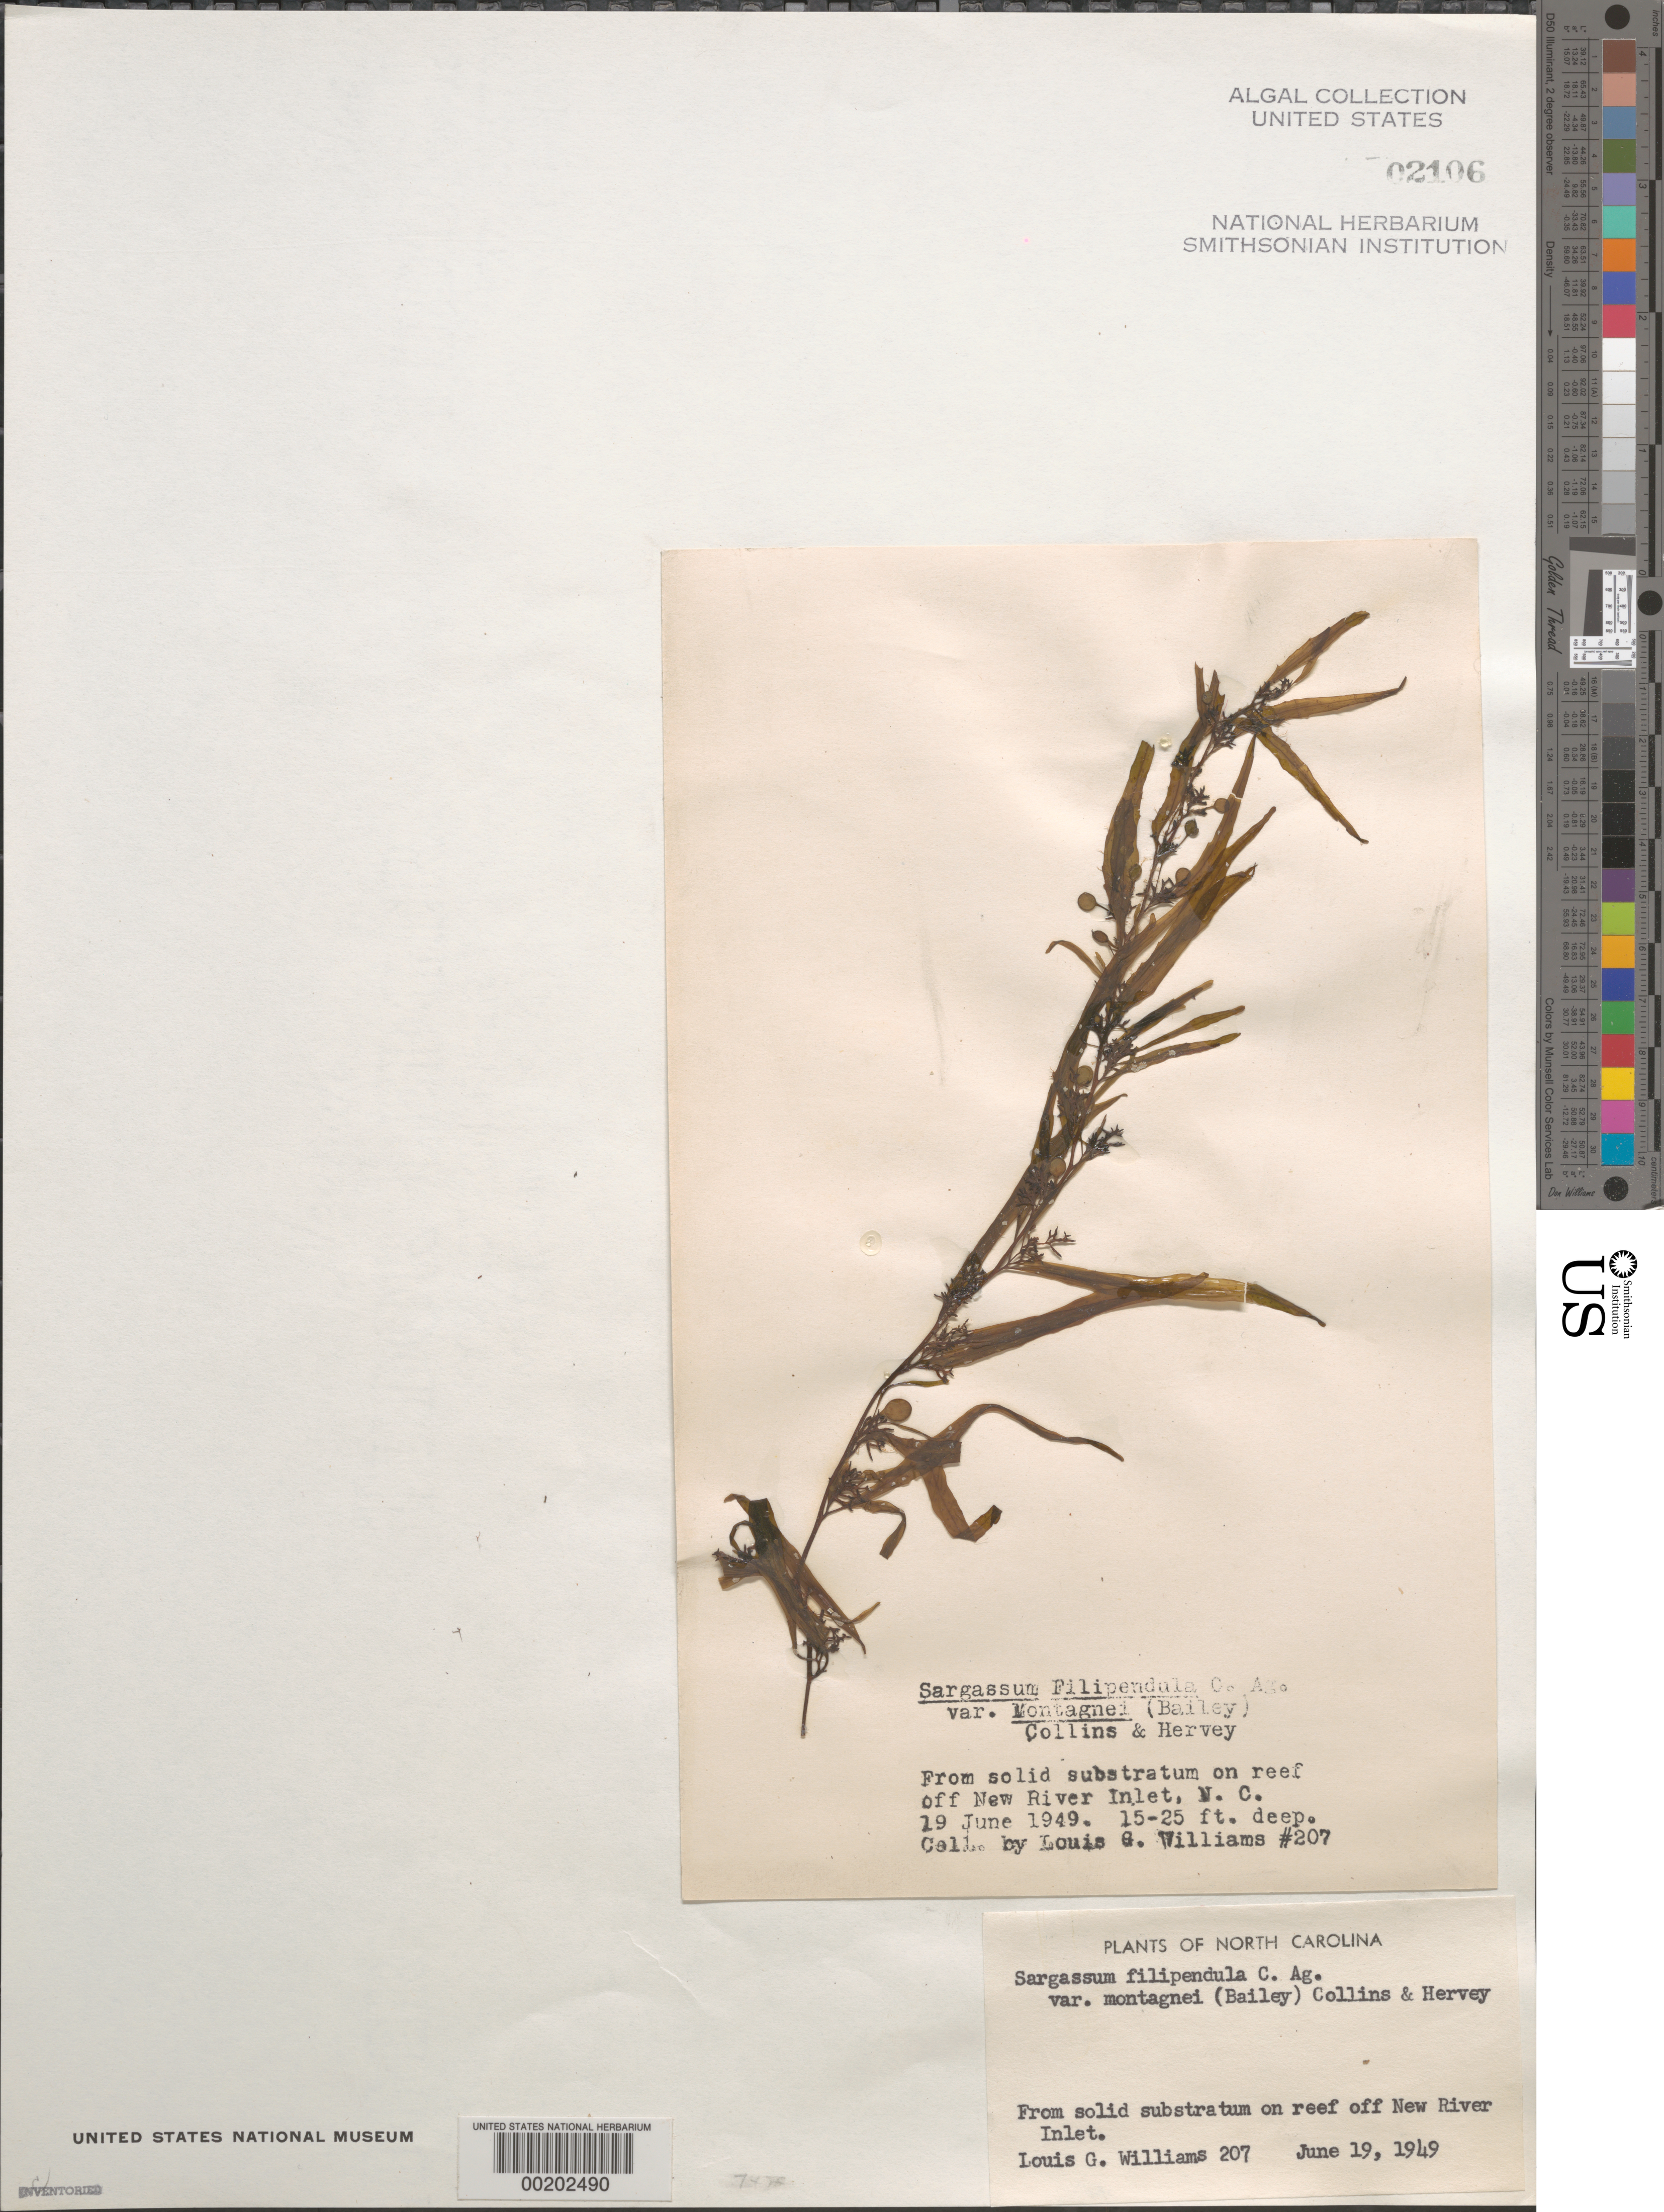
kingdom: Chromista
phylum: Ochrophyta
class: Phaeophyceae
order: Fucales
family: Sargassaceae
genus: Sargassum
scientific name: Sargassum filipendula var. montagnei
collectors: L. G. Williams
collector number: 207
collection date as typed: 19 Jun 1949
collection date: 1949-06-19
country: United States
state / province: North Carolina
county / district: Onslow County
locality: Reef off New River Inlet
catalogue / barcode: US 2106